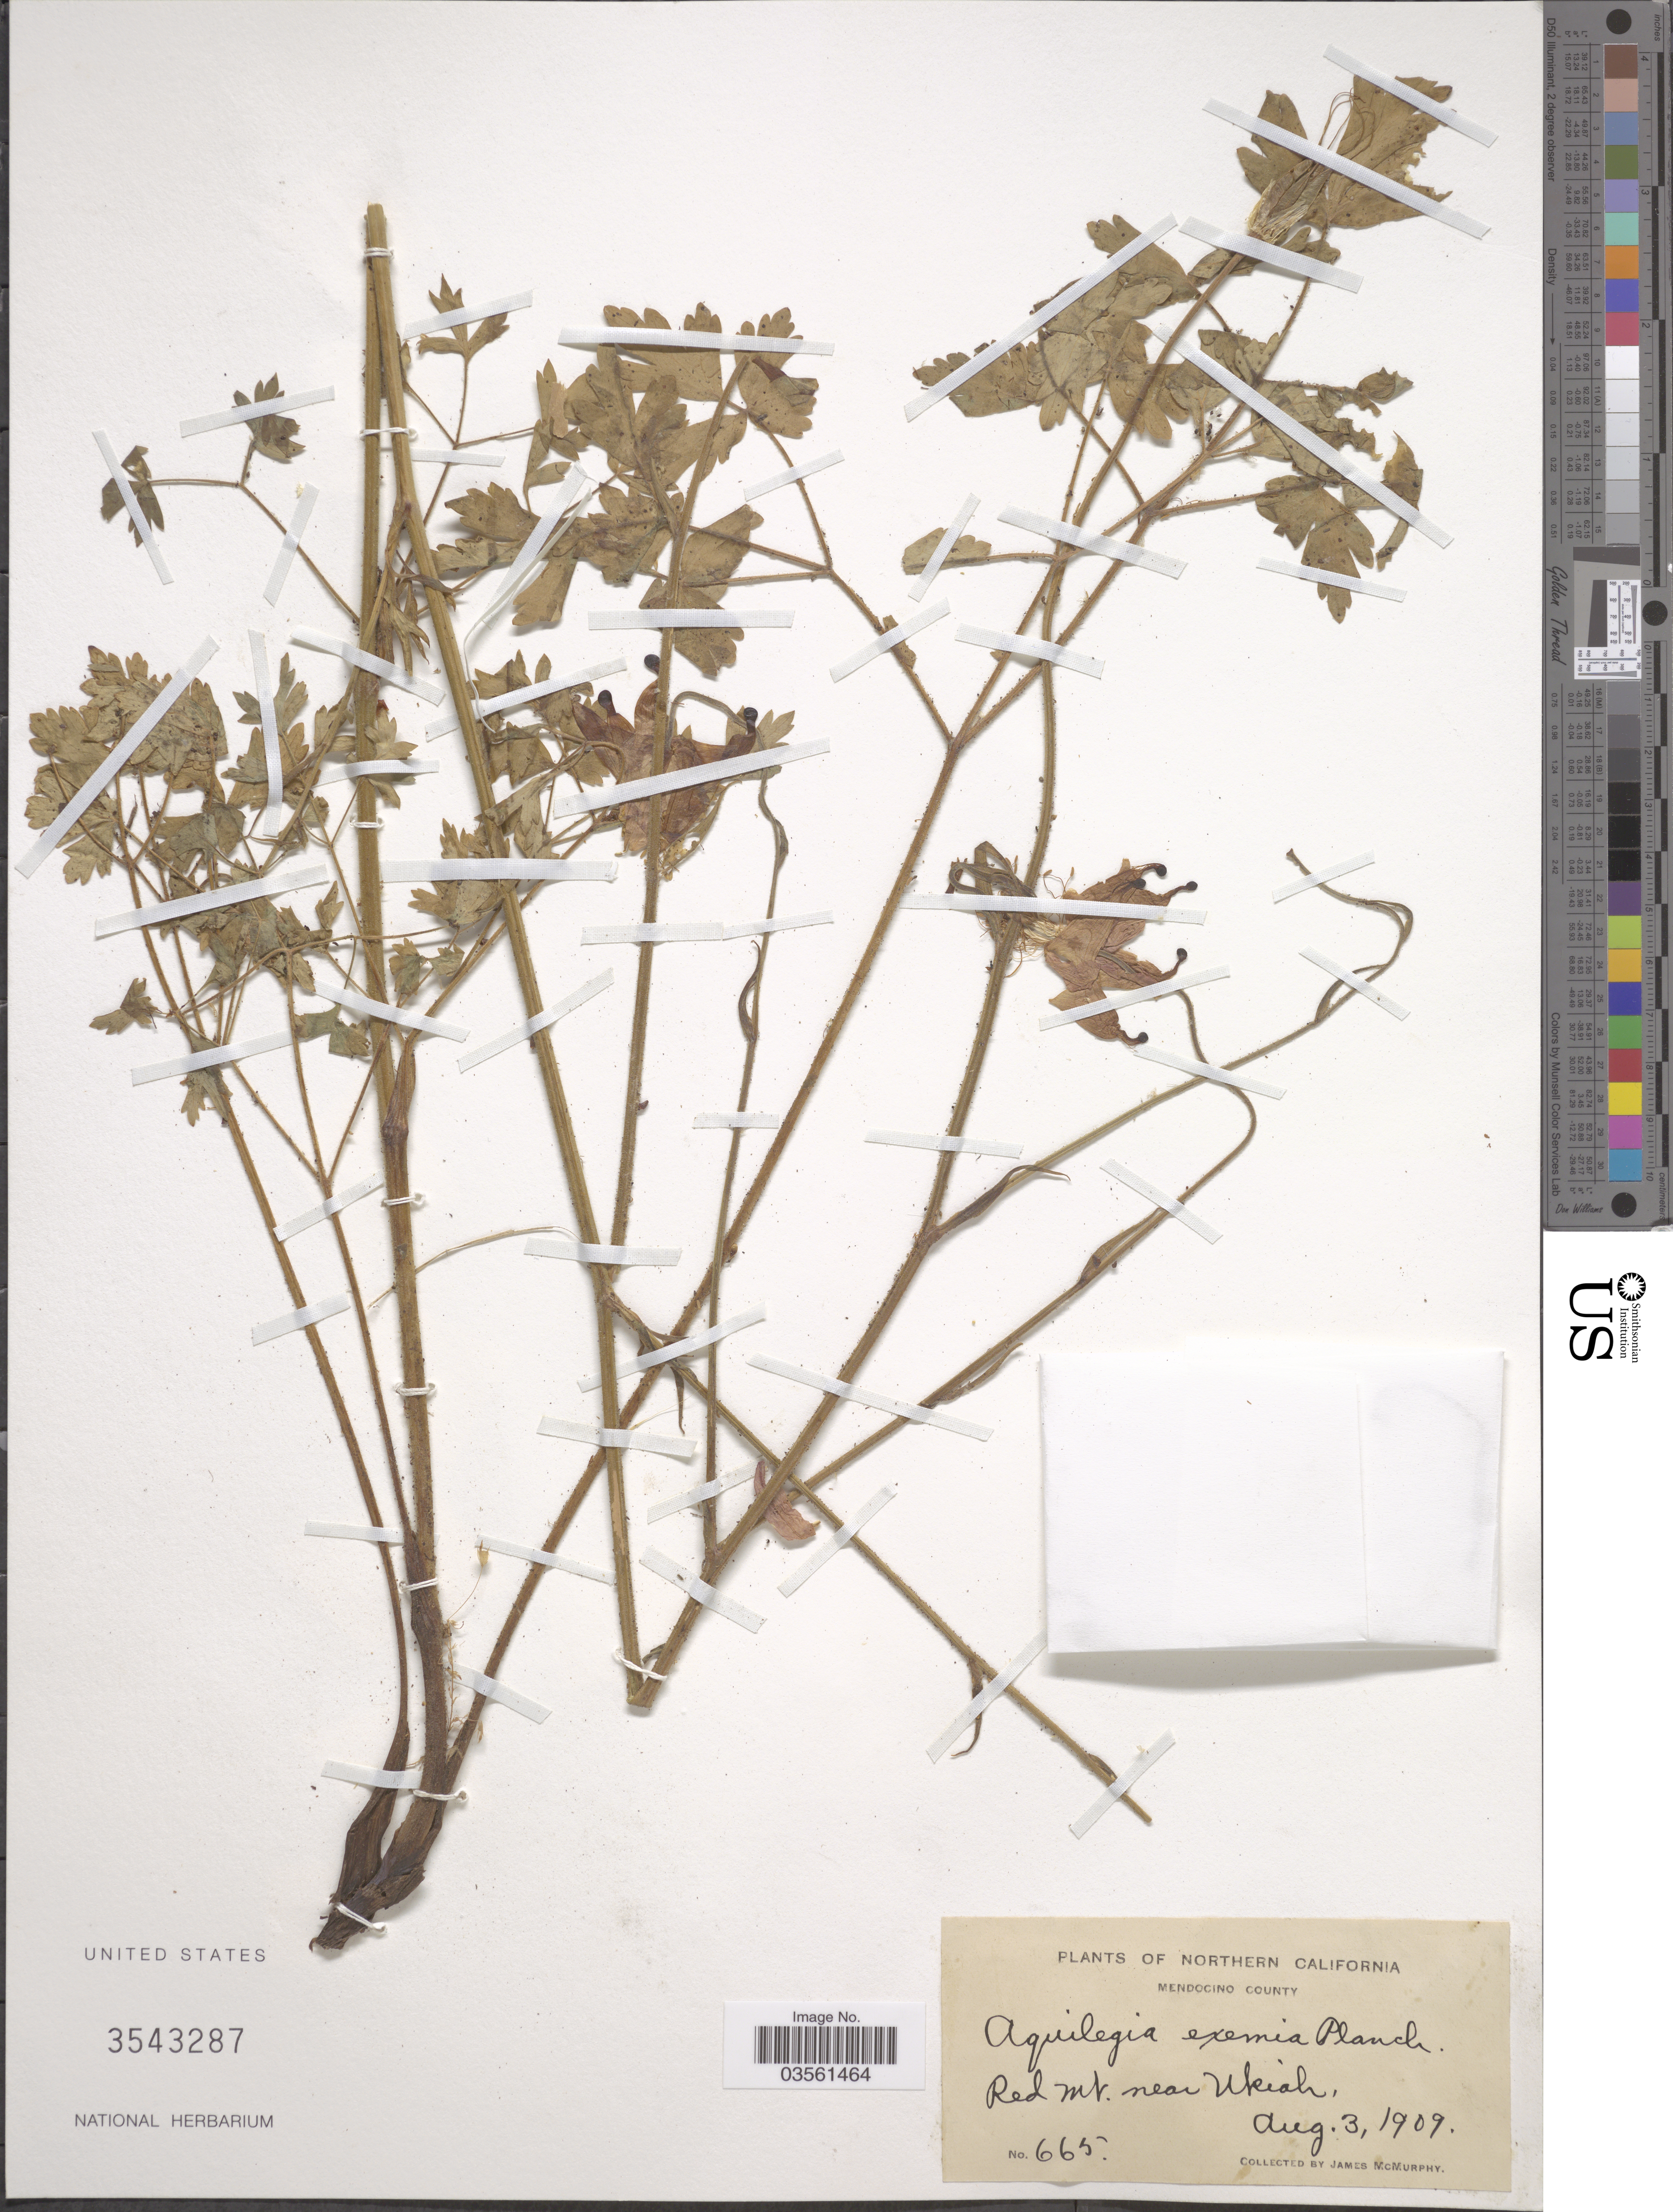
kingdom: Plantae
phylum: Tracheophyta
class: Magnoliopsida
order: Ranunculales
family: Ranunculaceae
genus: Aquilegia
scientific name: Aquilegia eximia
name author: Van Houtte & Planch.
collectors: J. McMurphy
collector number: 665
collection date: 1909-08-03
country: United States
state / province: California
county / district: Mendocino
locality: Northern California. Mendocino County. Red Mt. near Ukiah.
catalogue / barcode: US 3543287